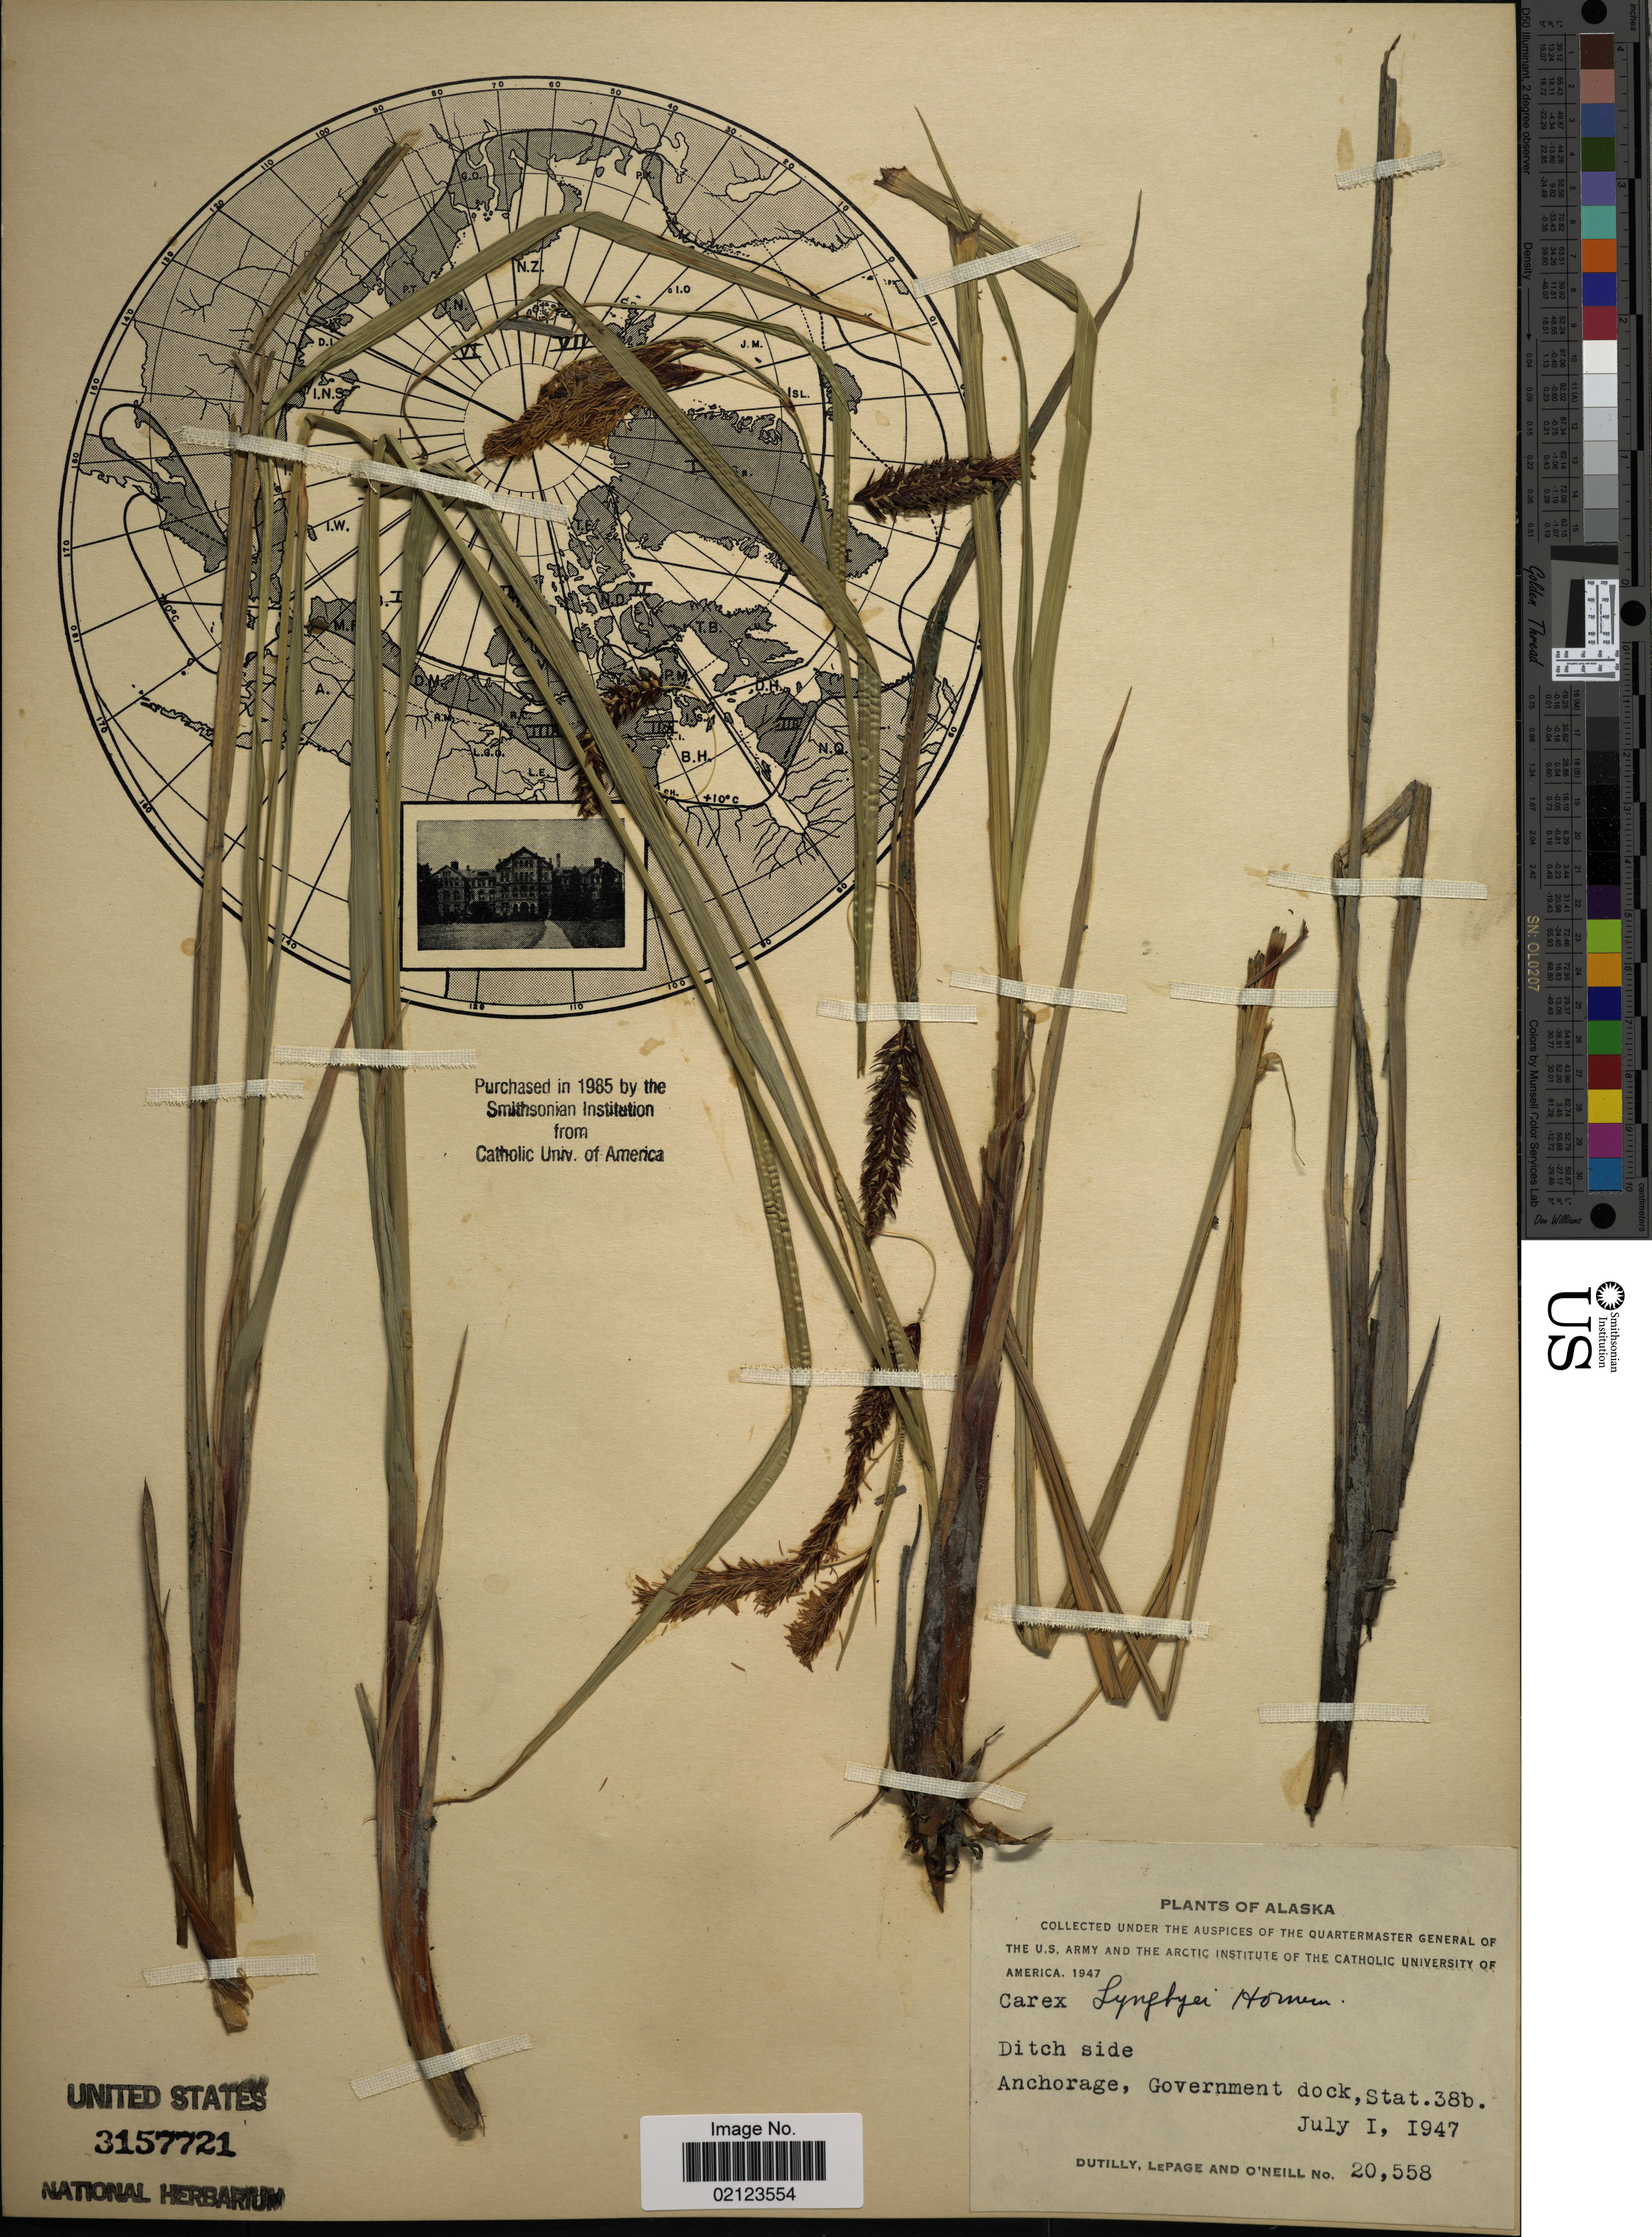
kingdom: Plantae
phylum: Tracheophyta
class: Liliopsida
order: Poales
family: Cyperaceae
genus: Carex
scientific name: Carex lyngbyei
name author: Hornem.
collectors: -. Dutilly, -. LePage & -. O'Neill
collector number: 20558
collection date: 1947-07-01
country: United States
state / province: Alaska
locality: Ditch side. Anchorage, Government dock, Stat. 38b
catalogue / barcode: US 3157721